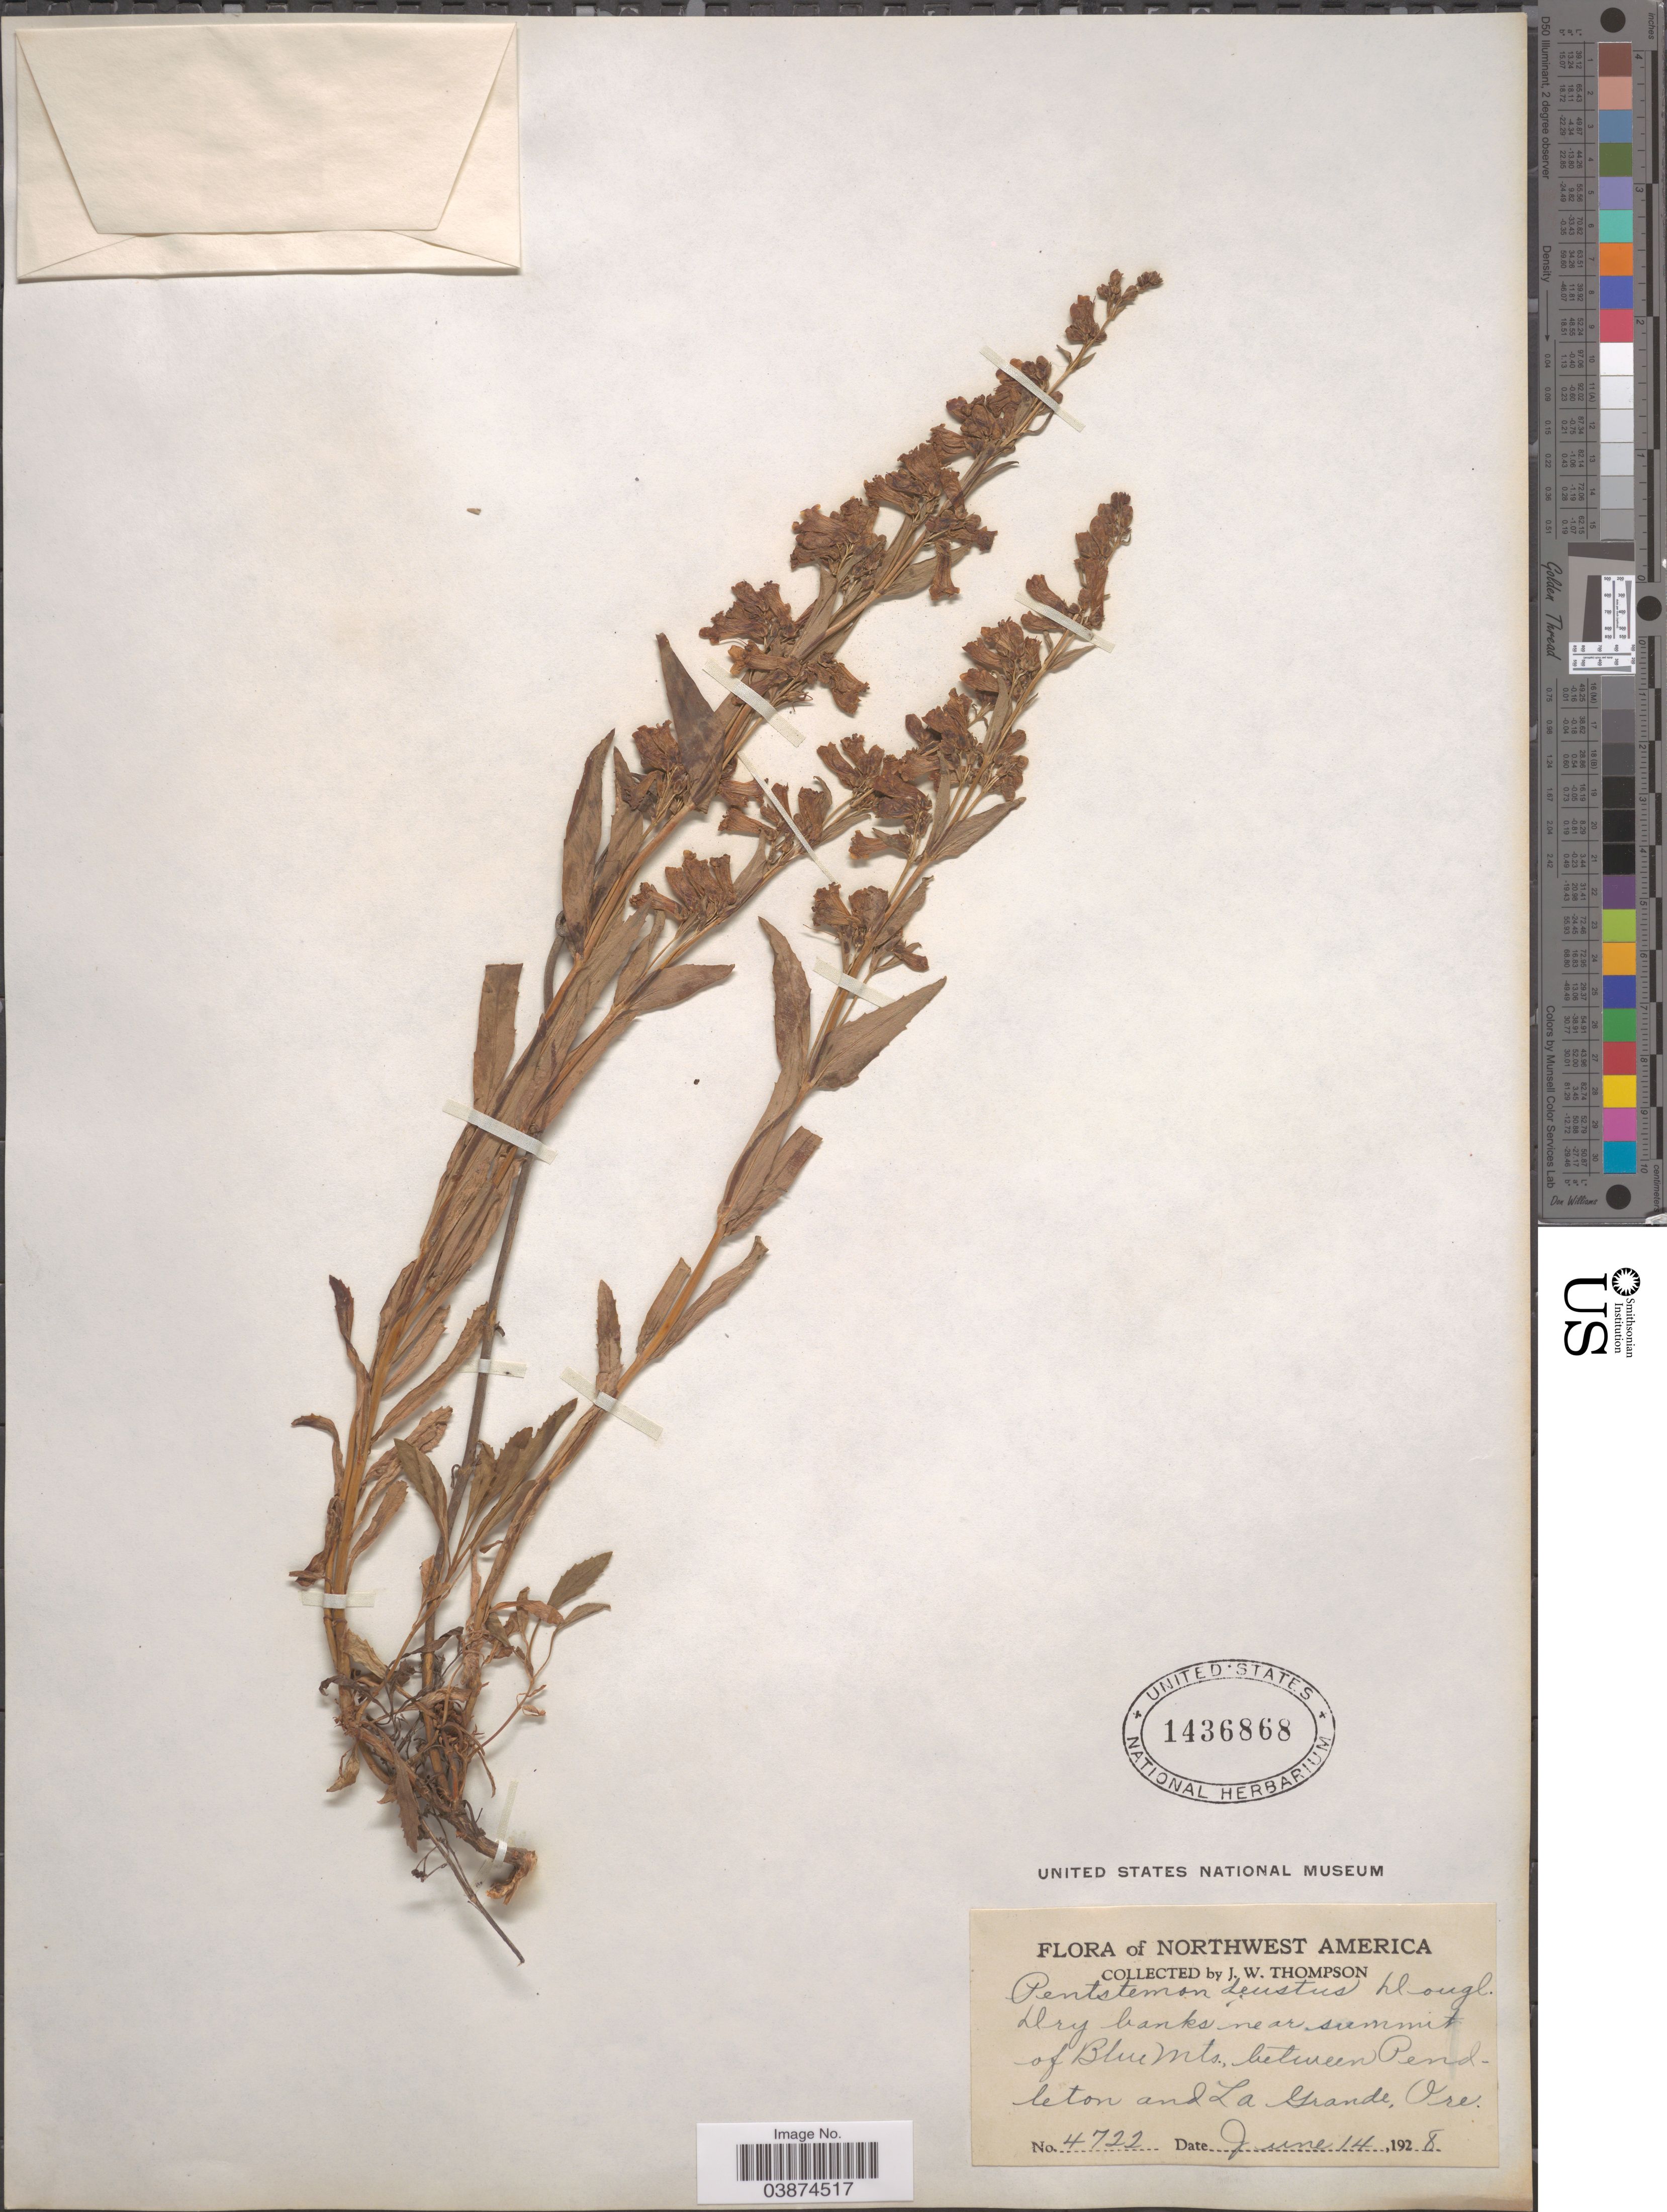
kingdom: Plantae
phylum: Tracheophyta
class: Magnoliopsida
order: Lamiales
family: Plantaginaceae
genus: Penstemon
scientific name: Penstemon deustus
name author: Douglas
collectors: J. Thompson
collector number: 4722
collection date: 1928-06-14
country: United States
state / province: Oregon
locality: Northwest America. Near summit of Blue Mts., between Pendleton and La Grande.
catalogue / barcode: US 1436868